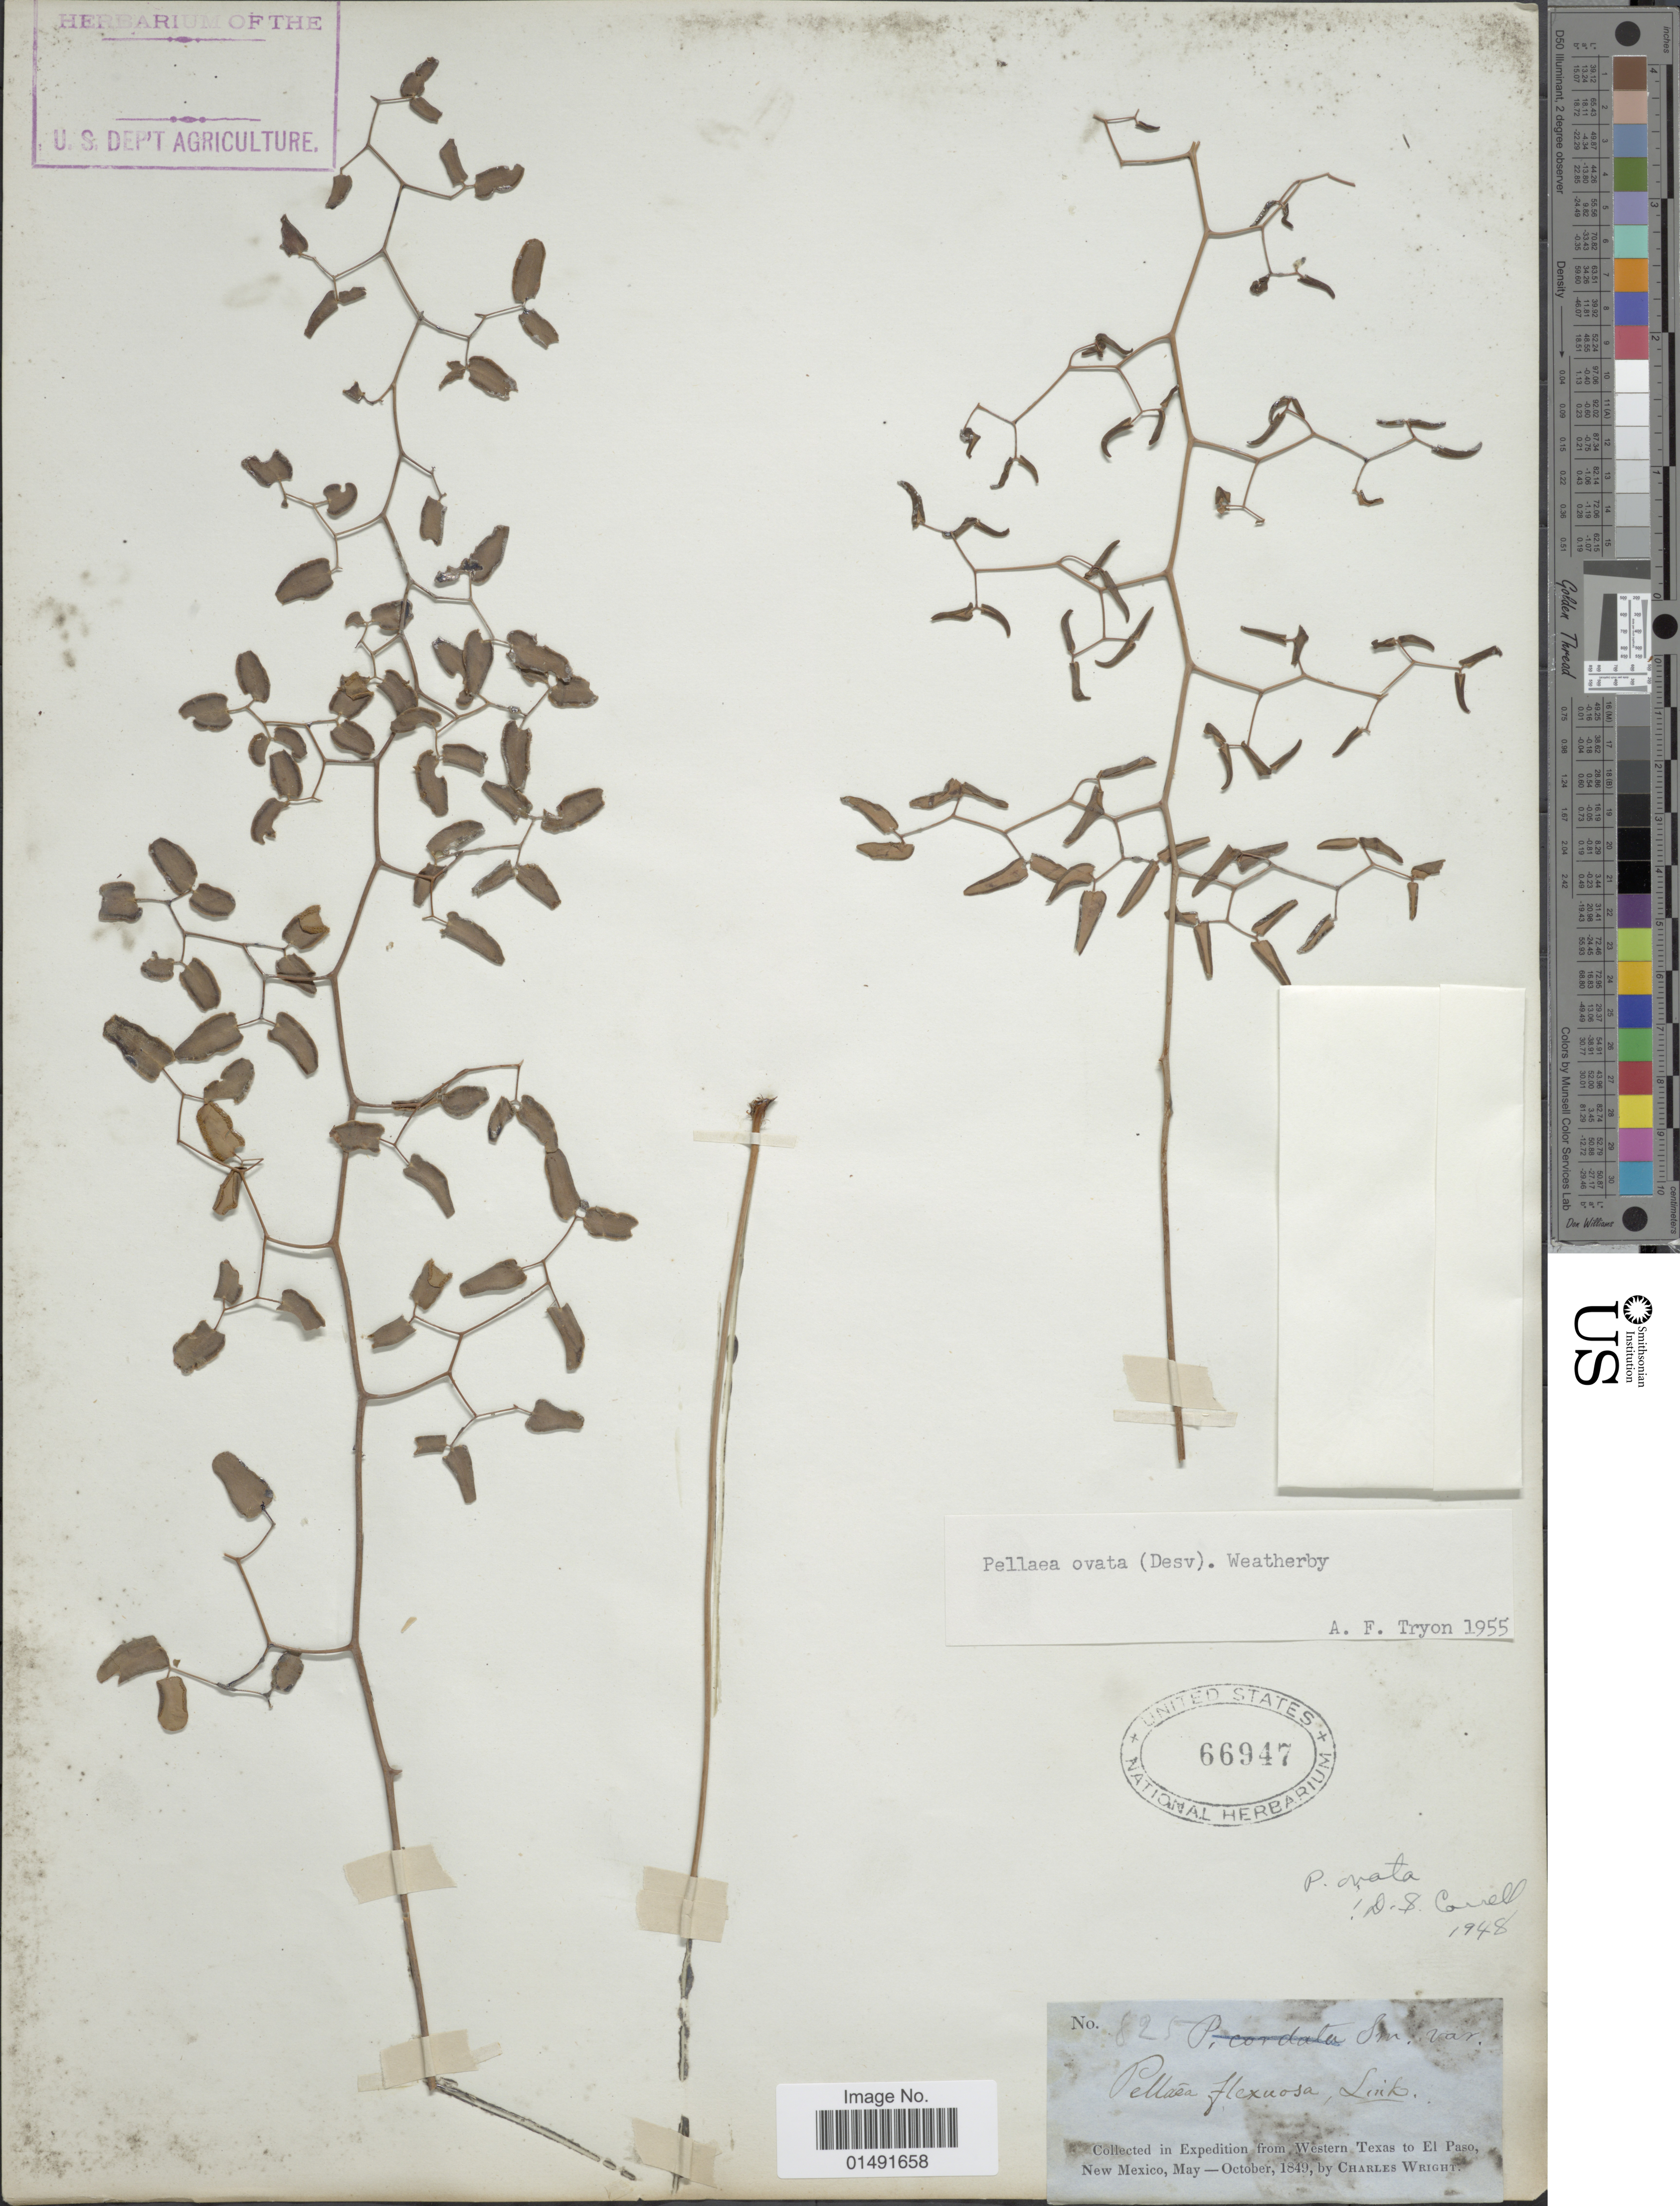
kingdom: Plantae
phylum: Tracheophyta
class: Polypodiopsida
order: Polypodiales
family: Pteridaceae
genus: Pellaea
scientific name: Pellaea ovata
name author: (Desv.) Weath.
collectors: C. Wright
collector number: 825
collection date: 1849-05/1849-10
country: United States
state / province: New Mexico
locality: From Western Texas to El Paso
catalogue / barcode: US 66947